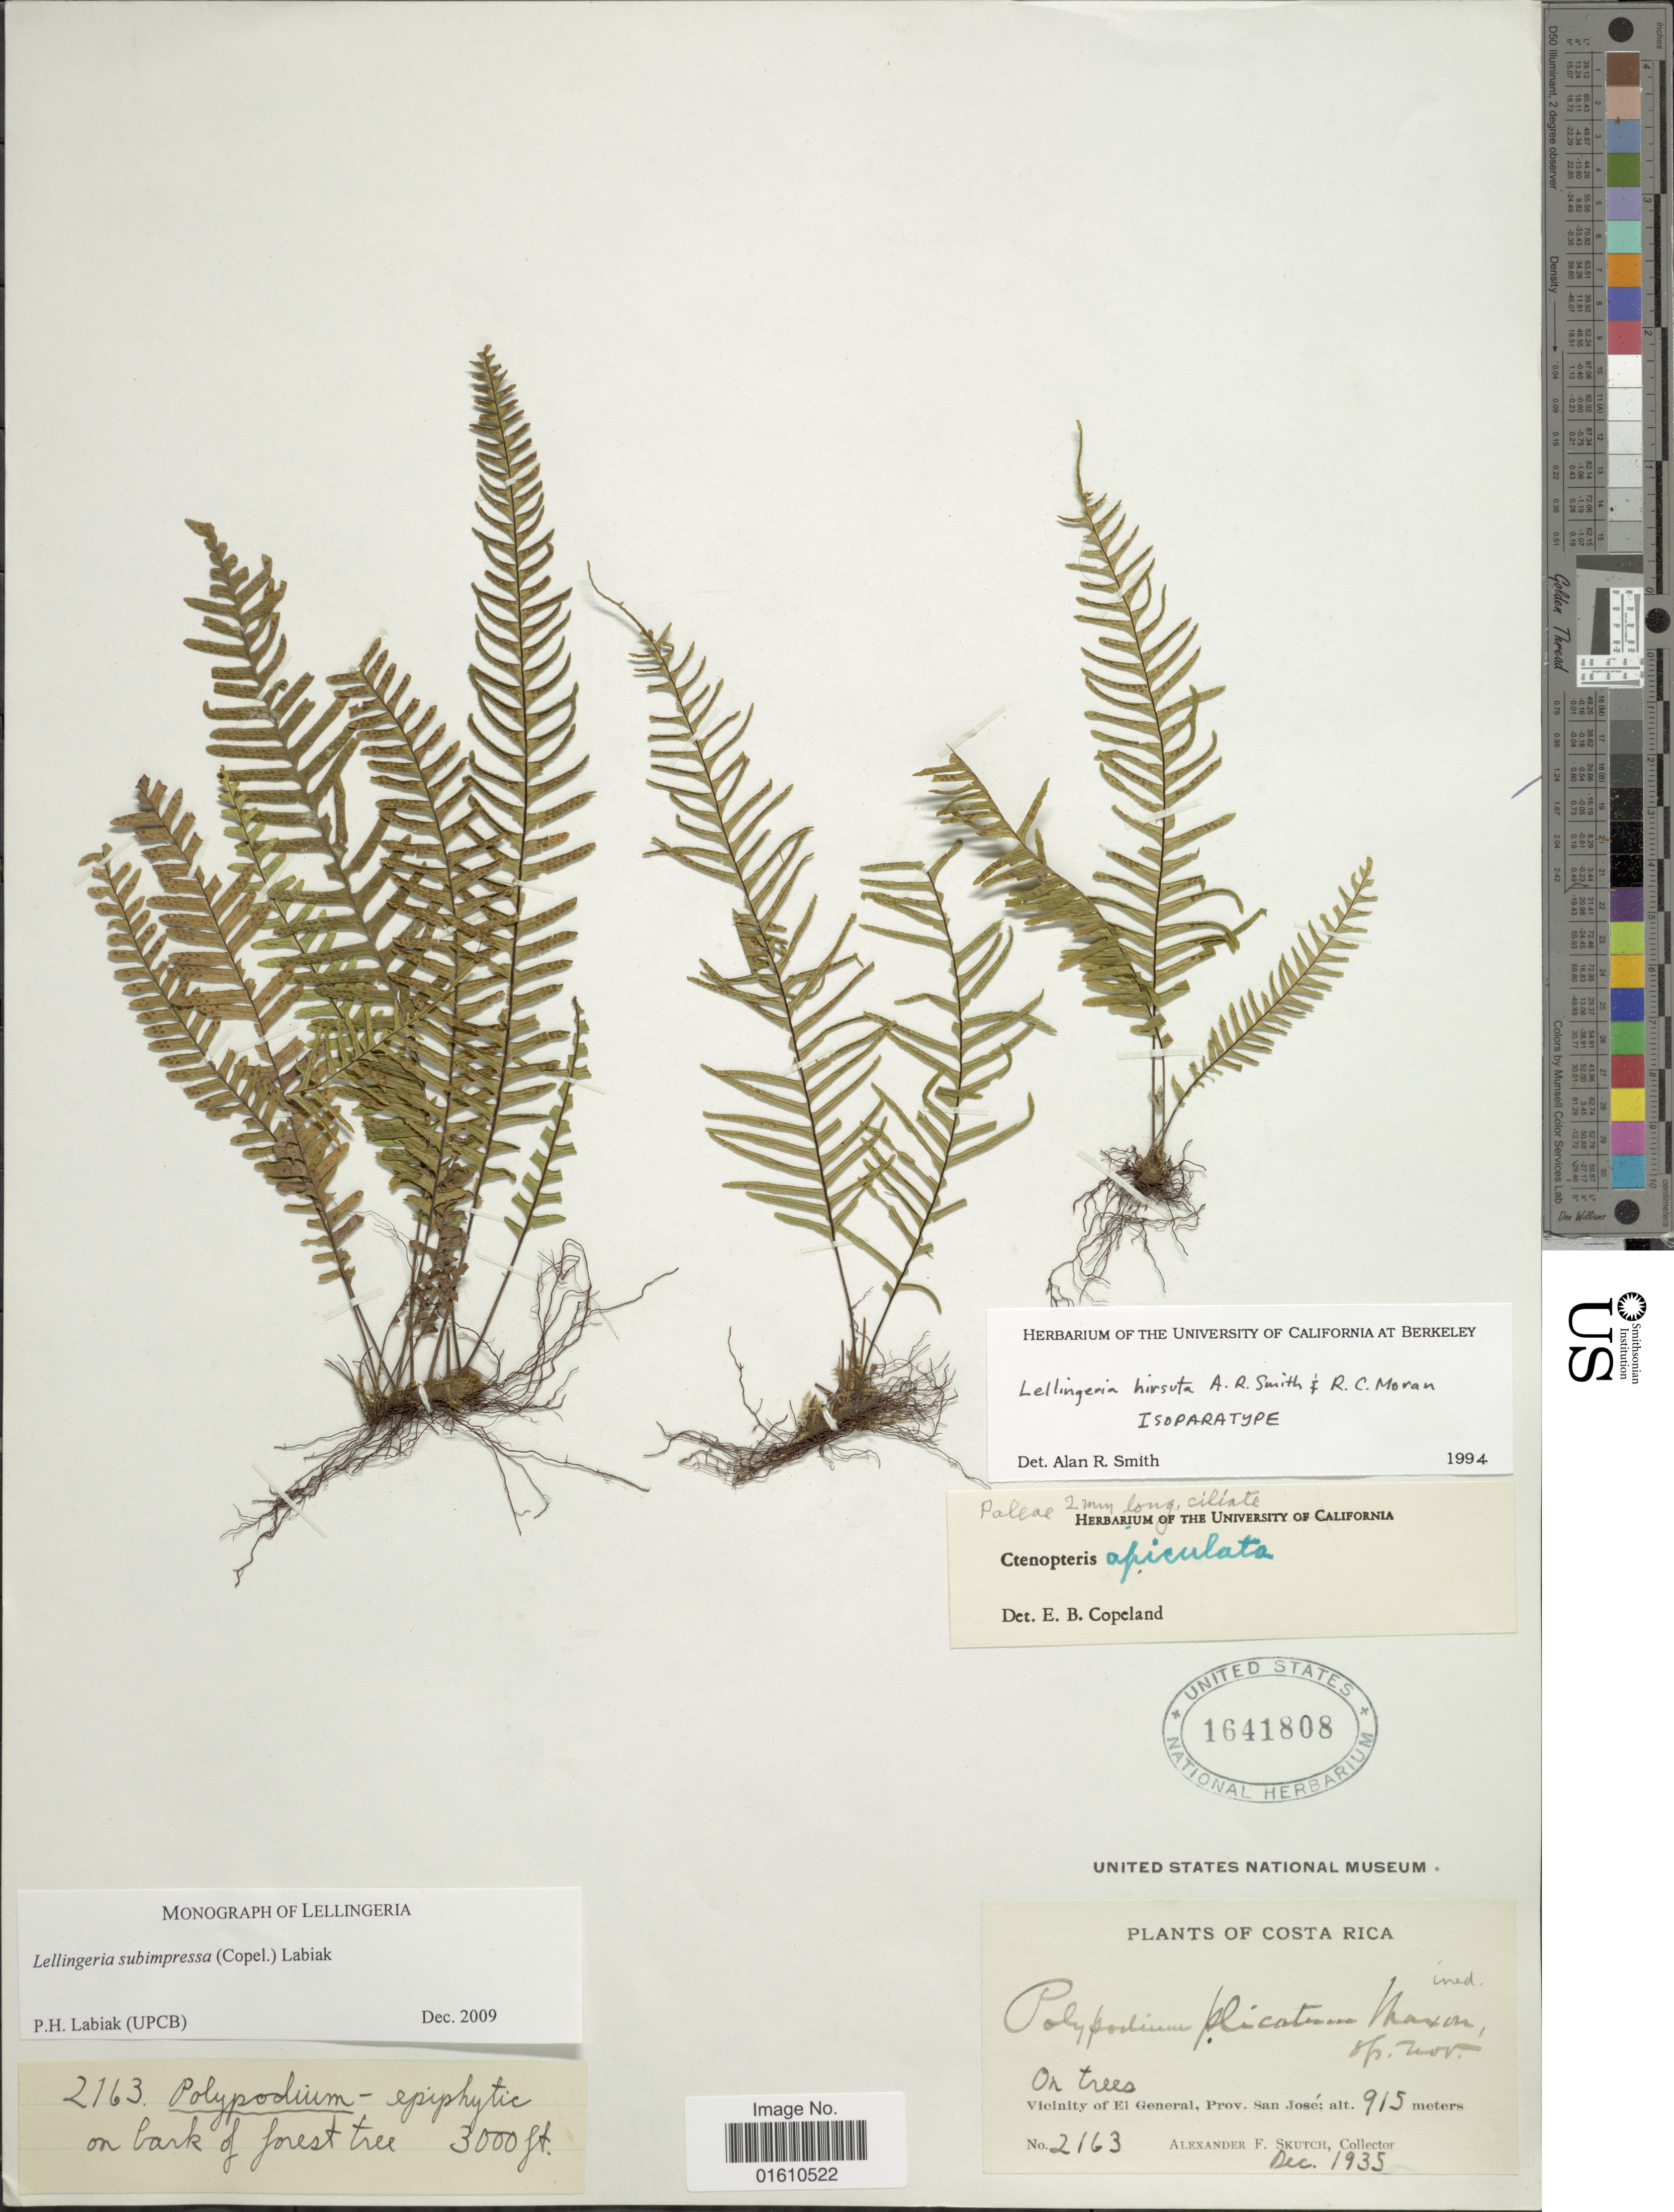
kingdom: Plantae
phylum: Tracheophyta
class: Polypodiopsida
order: Polypodiales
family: Polypodiaceae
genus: Lellingeria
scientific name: Lellingeria subimpressa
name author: (Copel.) Labiak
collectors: A. F. Skutch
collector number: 2163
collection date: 1935-12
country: Costa Rica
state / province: San José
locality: Vicinity of El General, Prov. San José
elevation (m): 915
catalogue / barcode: US 1641808